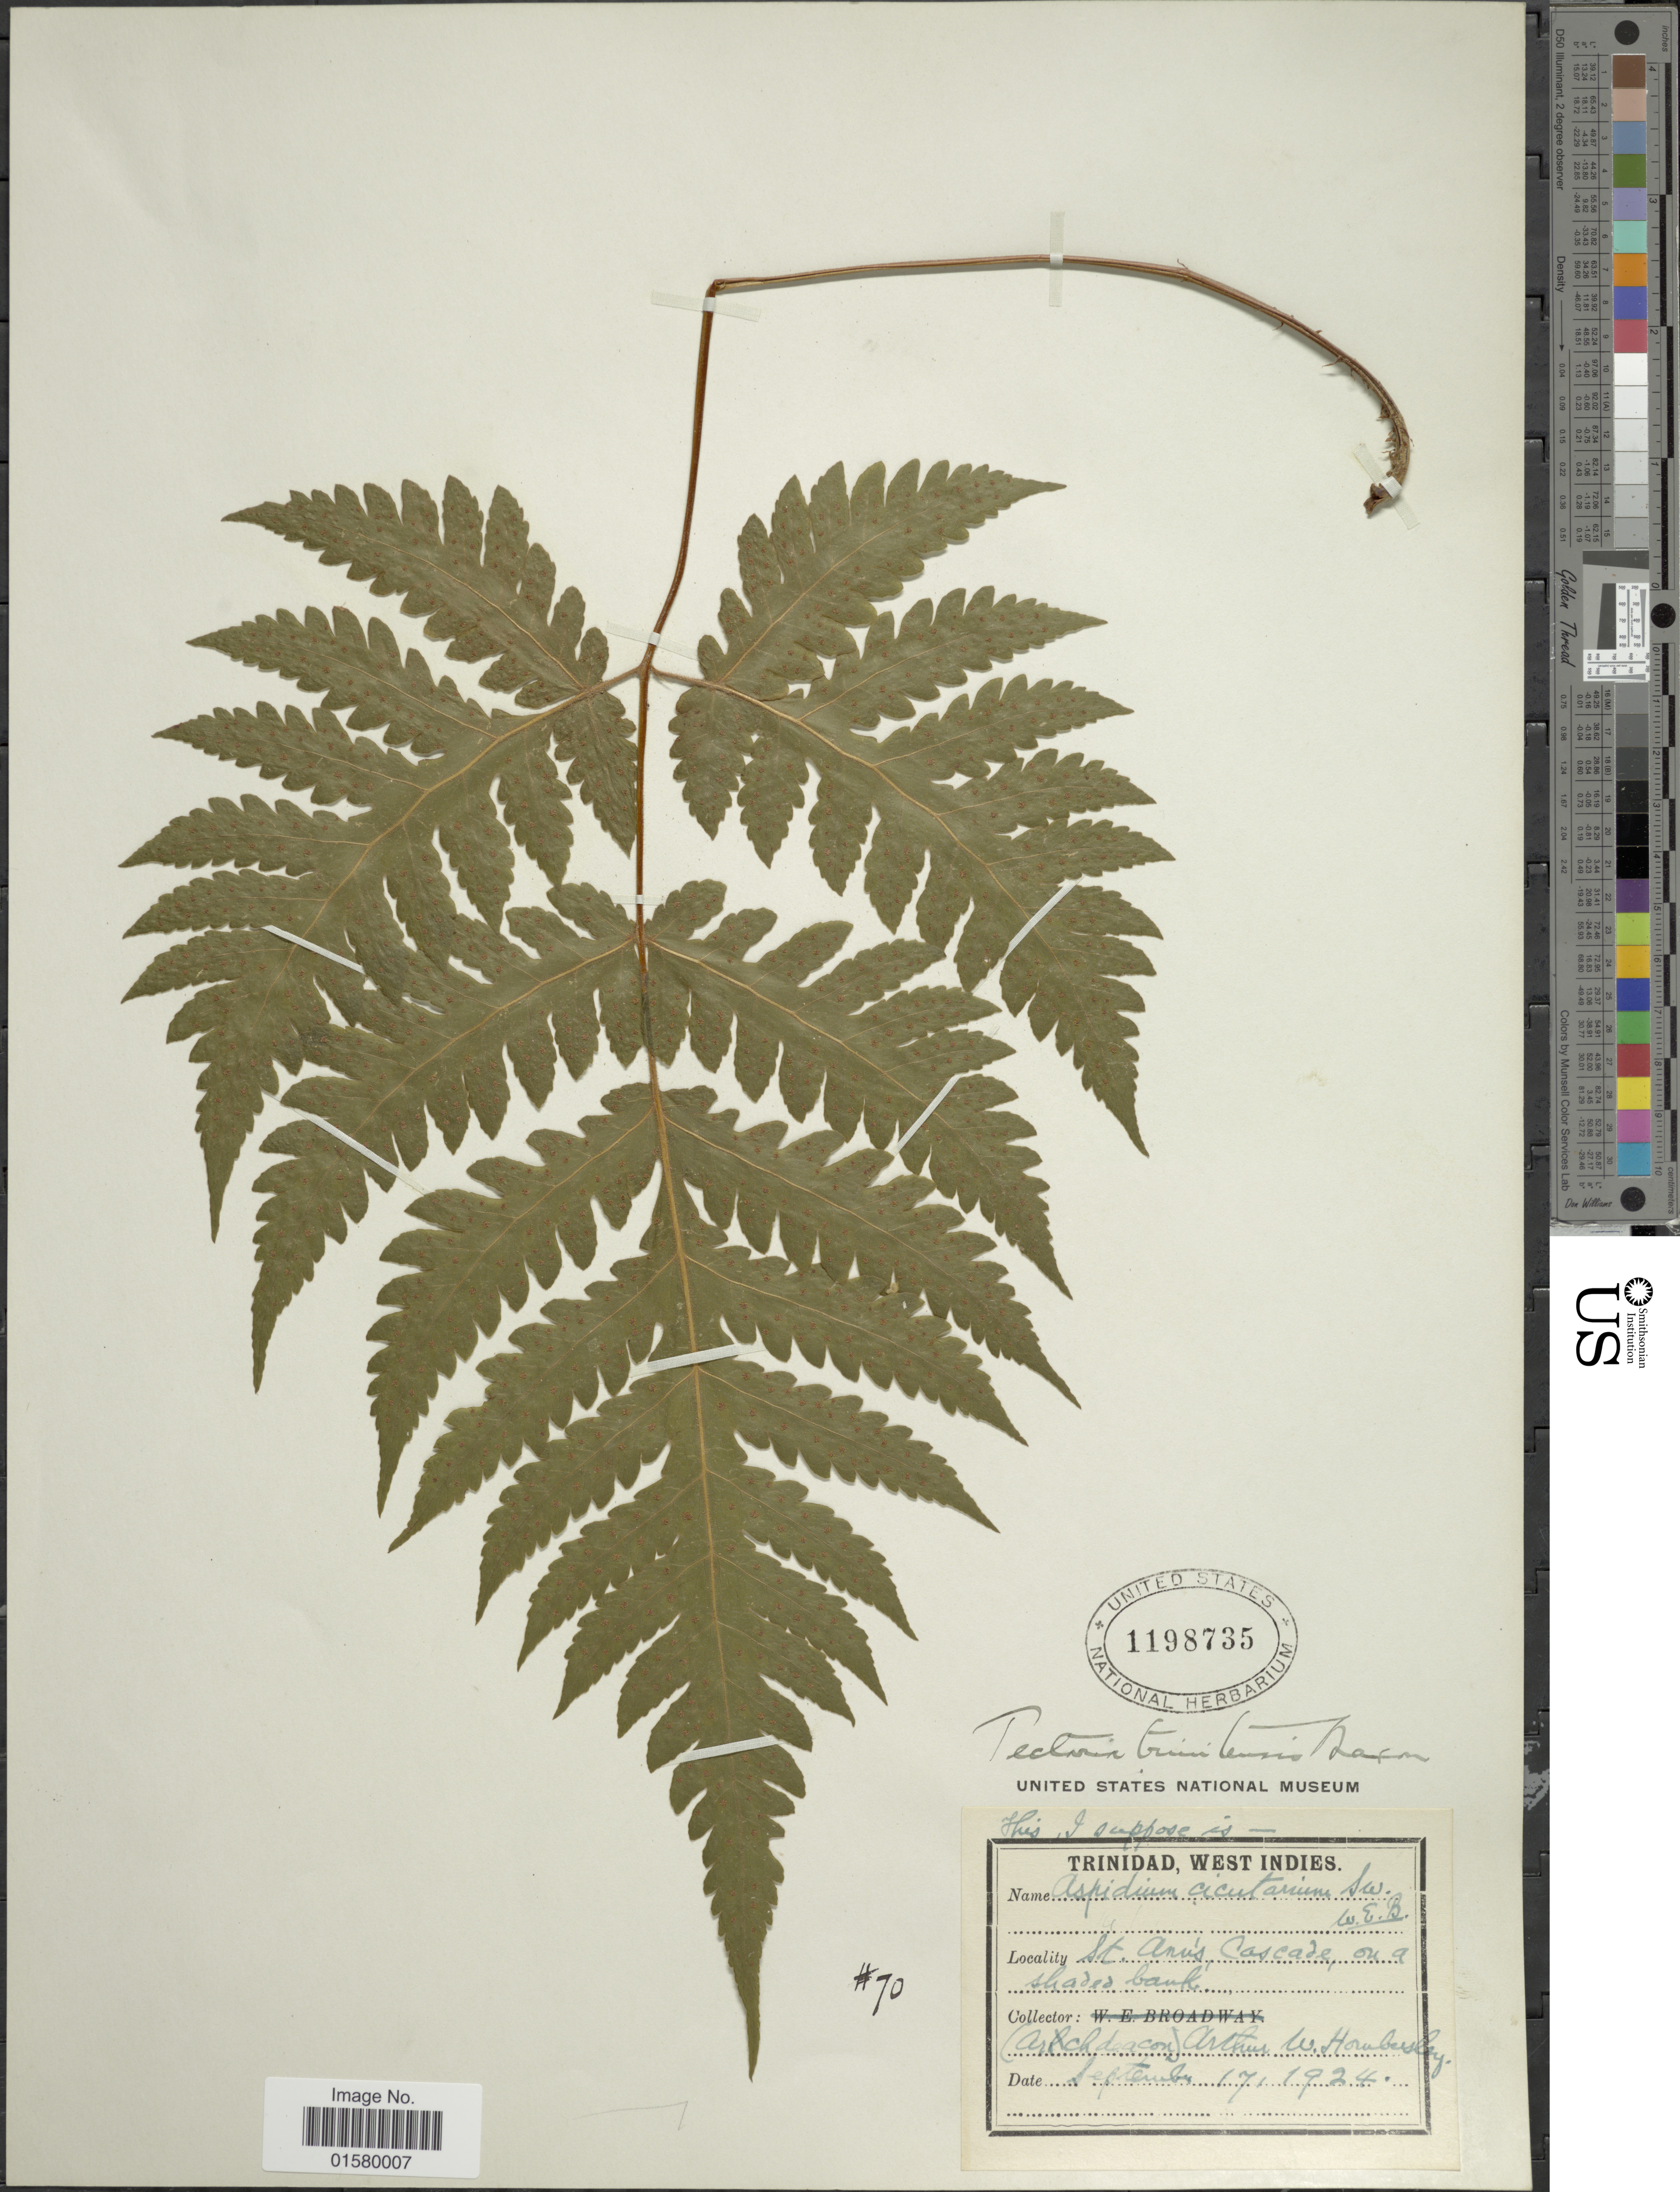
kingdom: Plantae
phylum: Tracheophyta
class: Polypodiopsida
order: Polypodiales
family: Tectariaceae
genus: Tectaria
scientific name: Tectaria trinitensis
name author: Maxon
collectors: A. Hombersley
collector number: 70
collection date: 1924-09-17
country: Trinidad and Tobago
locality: Trinidad, West Indies, St. Ann's Cascade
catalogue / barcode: US 1198735